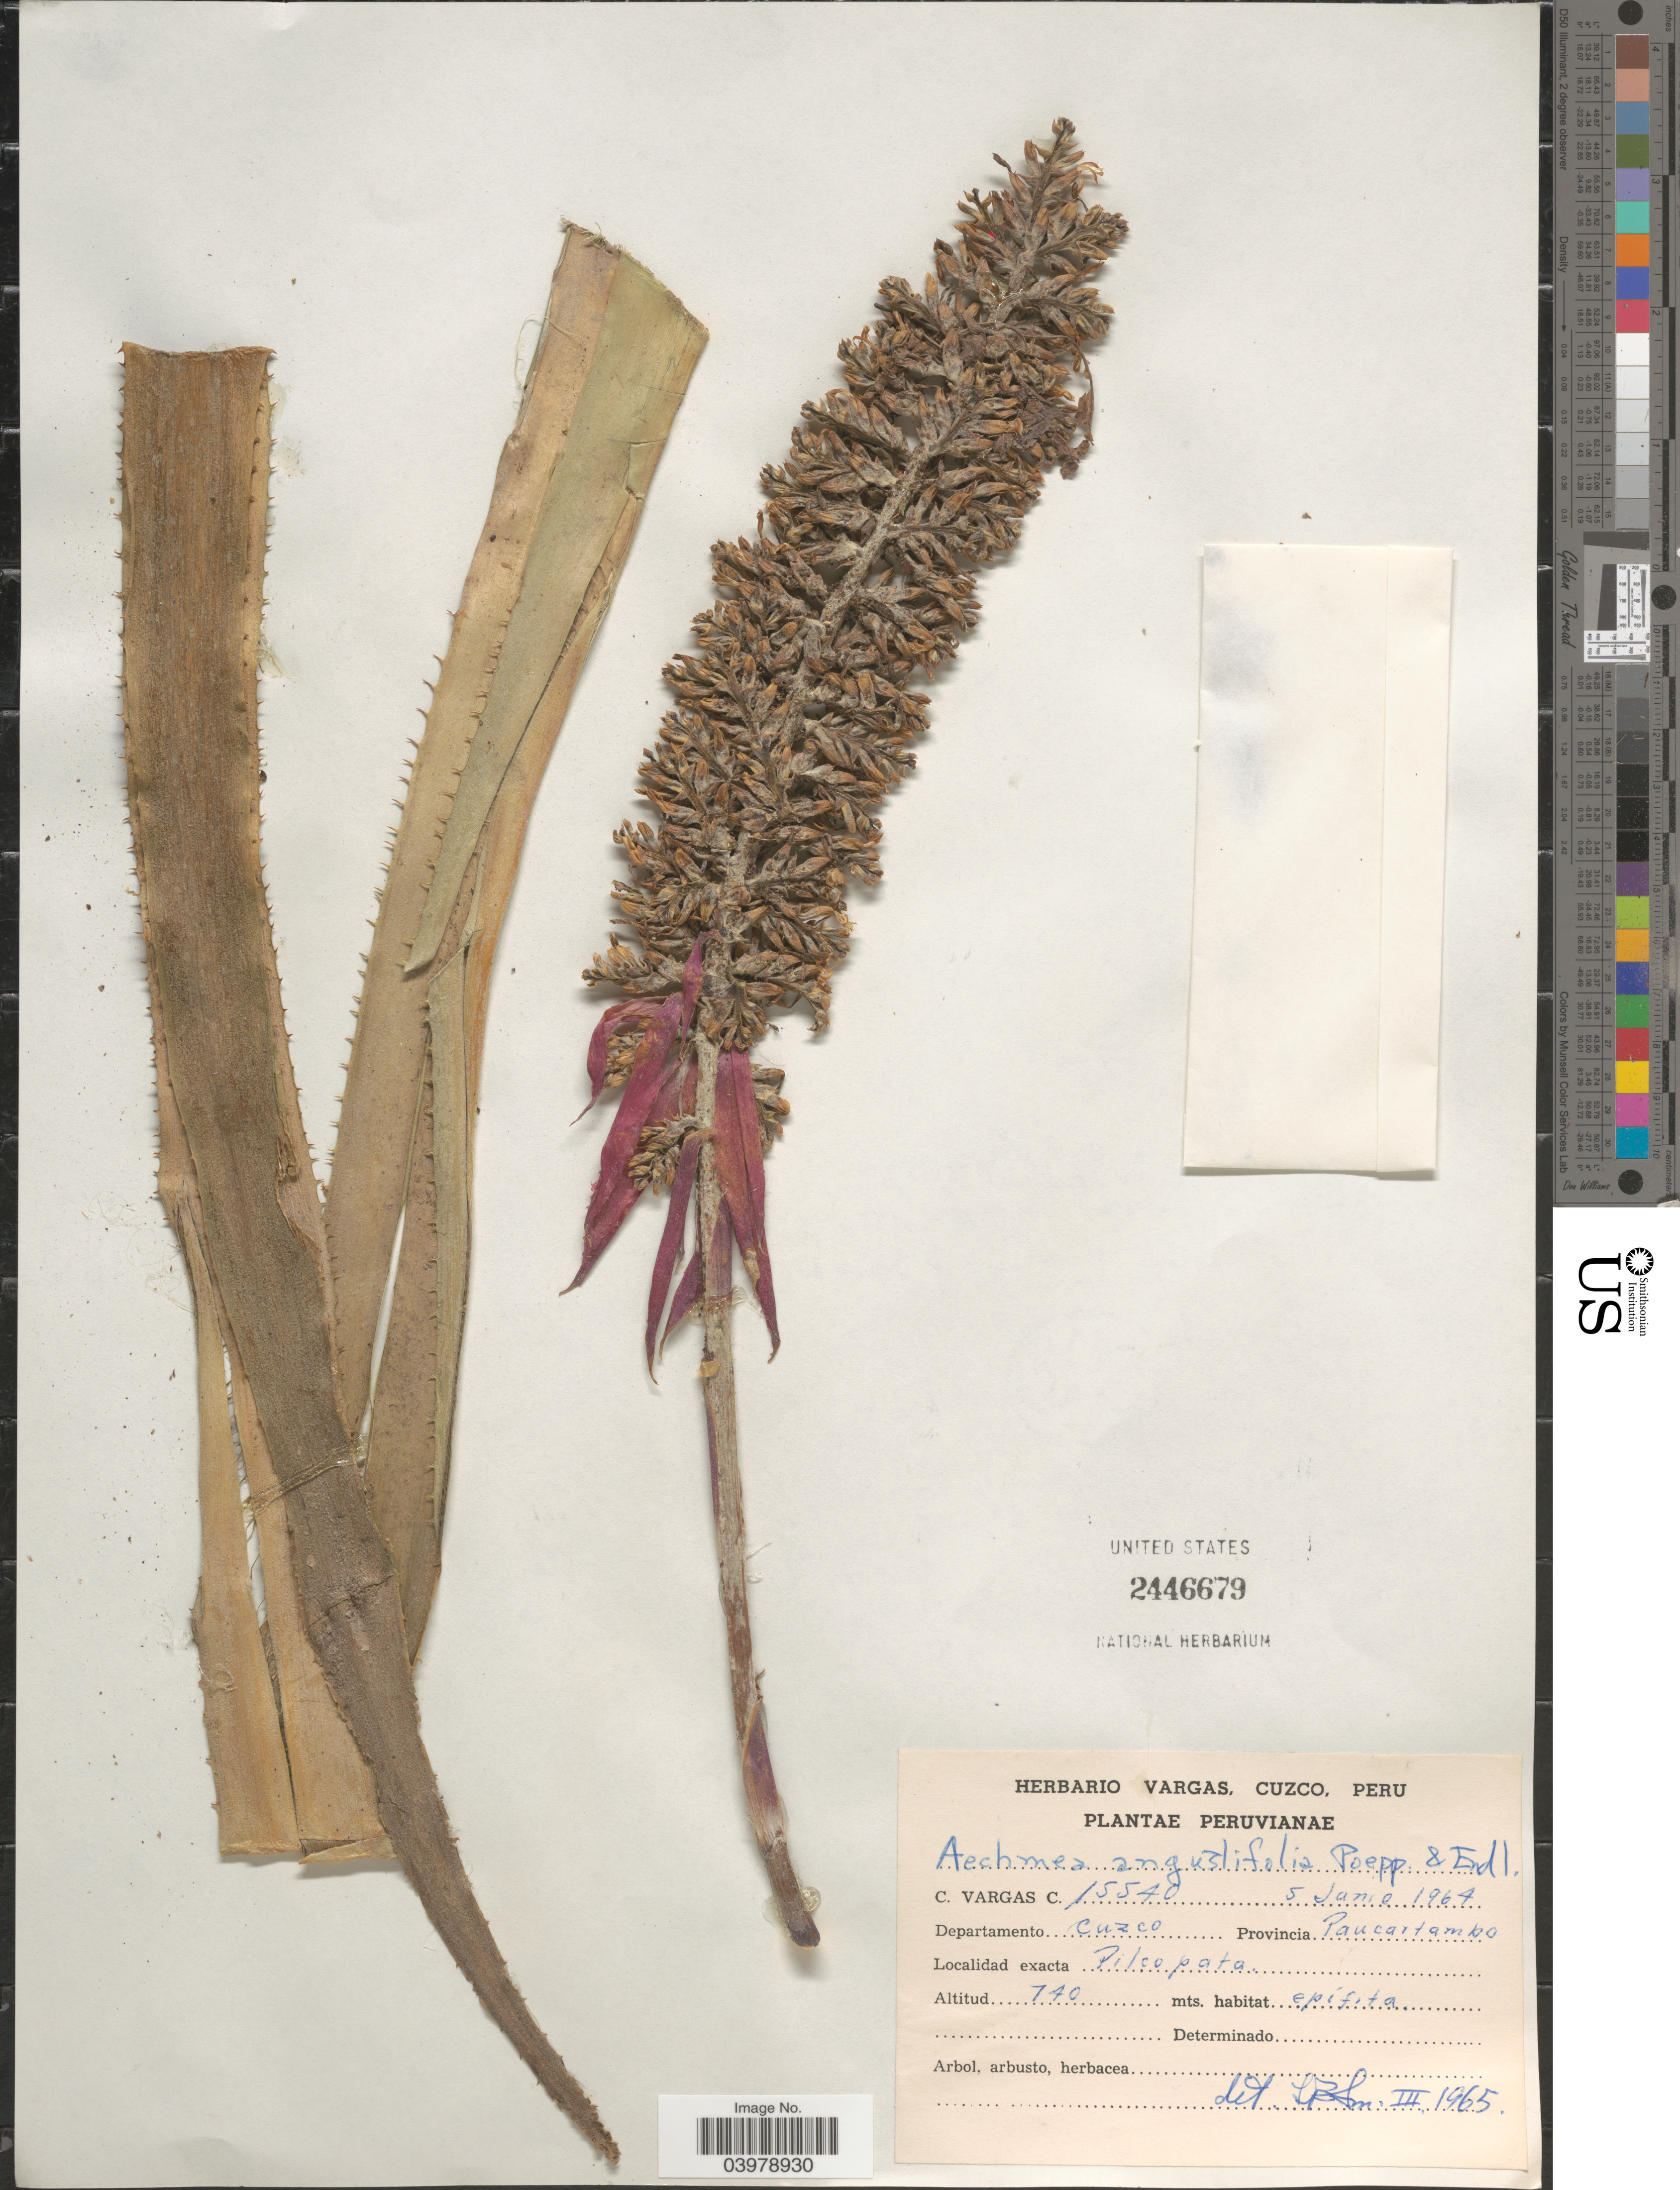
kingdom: Plantae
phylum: Tracheophyta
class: Liliopsida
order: Poales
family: Bromeliaceae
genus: Aechmea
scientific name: Aechmea angustifolia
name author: Poepp. & Endl.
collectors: C. Vargas Calderón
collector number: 15540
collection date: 1964-06-05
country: Peru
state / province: Cusco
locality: Departamento Cuzco. Provincia Paucartambo. Pilcopata.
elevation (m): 740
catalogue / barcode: US 2446679